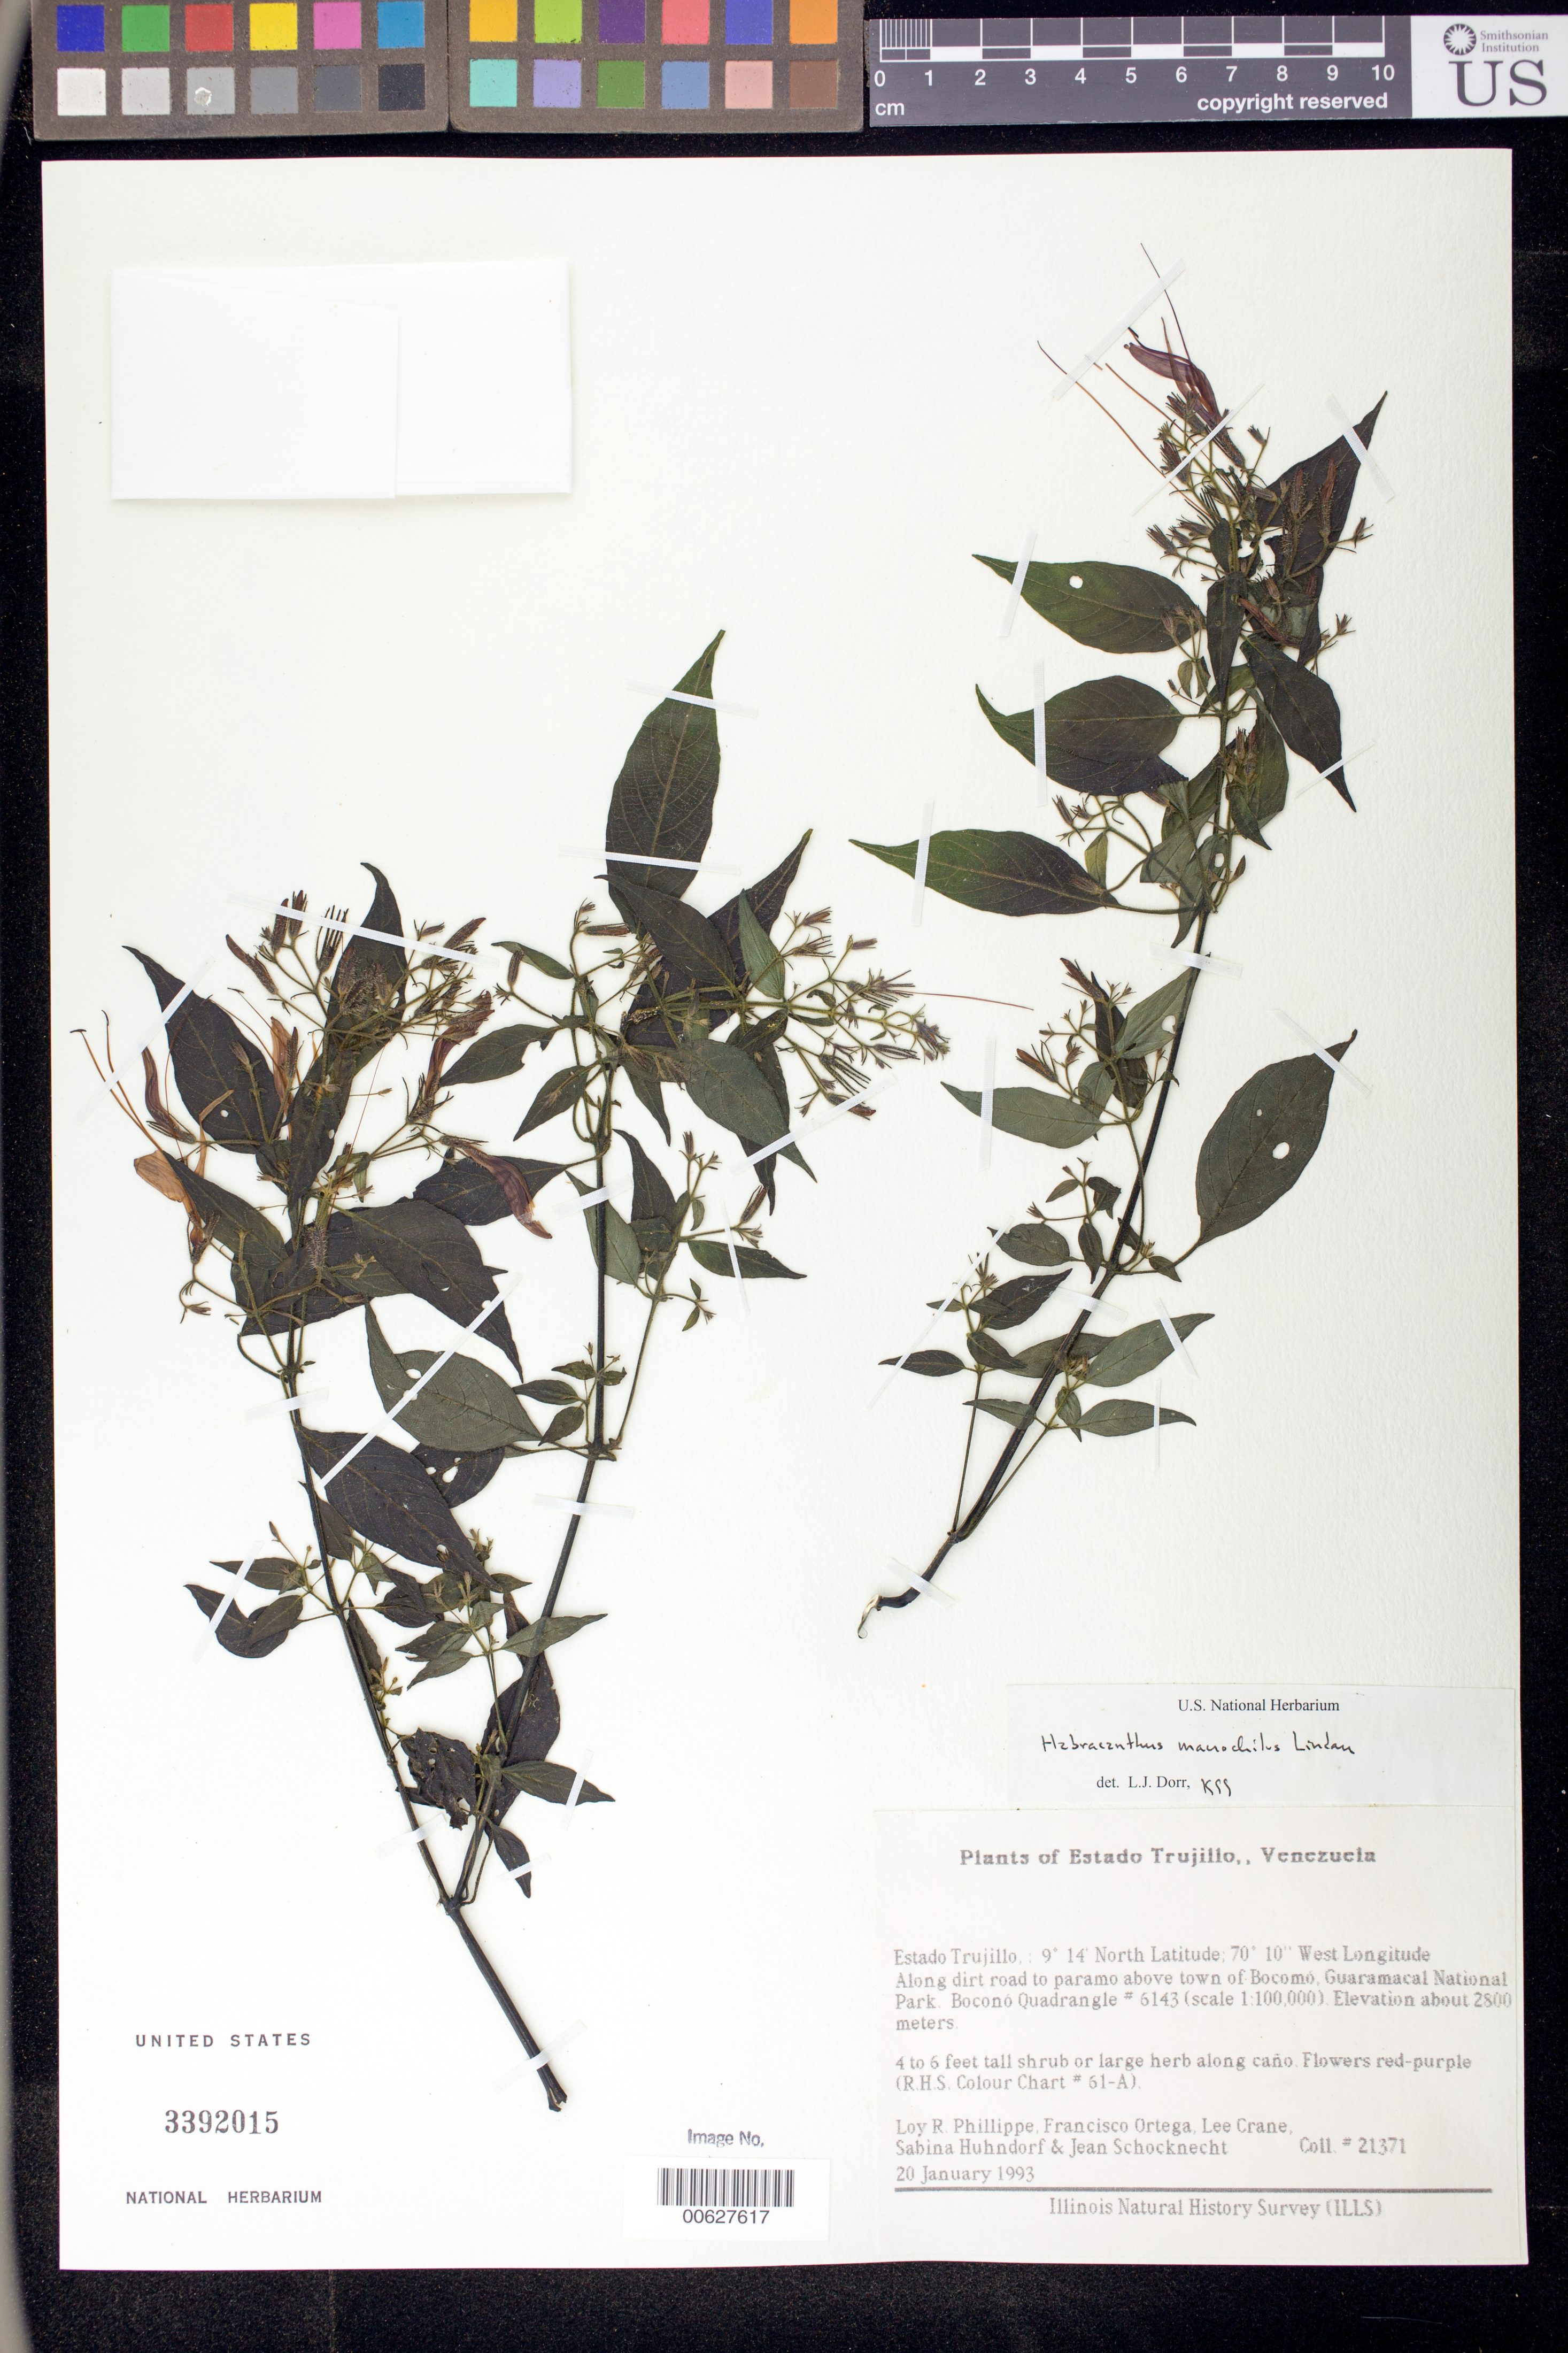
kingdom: Plantae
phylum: Tracheophyta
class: Magnoliopsida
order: Lamiales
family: Acanthaceae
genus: Habracanthus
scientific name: Habracanthus macrochilus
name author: Lindau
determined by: Dorr, L. J., (BOT), Smithsonian Institution - National Museum of Natural History (UNITED STATES)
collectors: L. Phillippe, F. J. Ortega, L. Crane, S. Huhndorf & J. Schocknecht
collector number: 21371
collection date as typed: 20 Jan 1993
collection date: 1993-01-20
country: Venezuela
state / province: Trujillo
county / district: Boconó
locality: Parque Nacional Guaramacal, along dirt road to Páramo above town of Boconó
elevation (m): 2800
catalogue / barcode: US 3392015